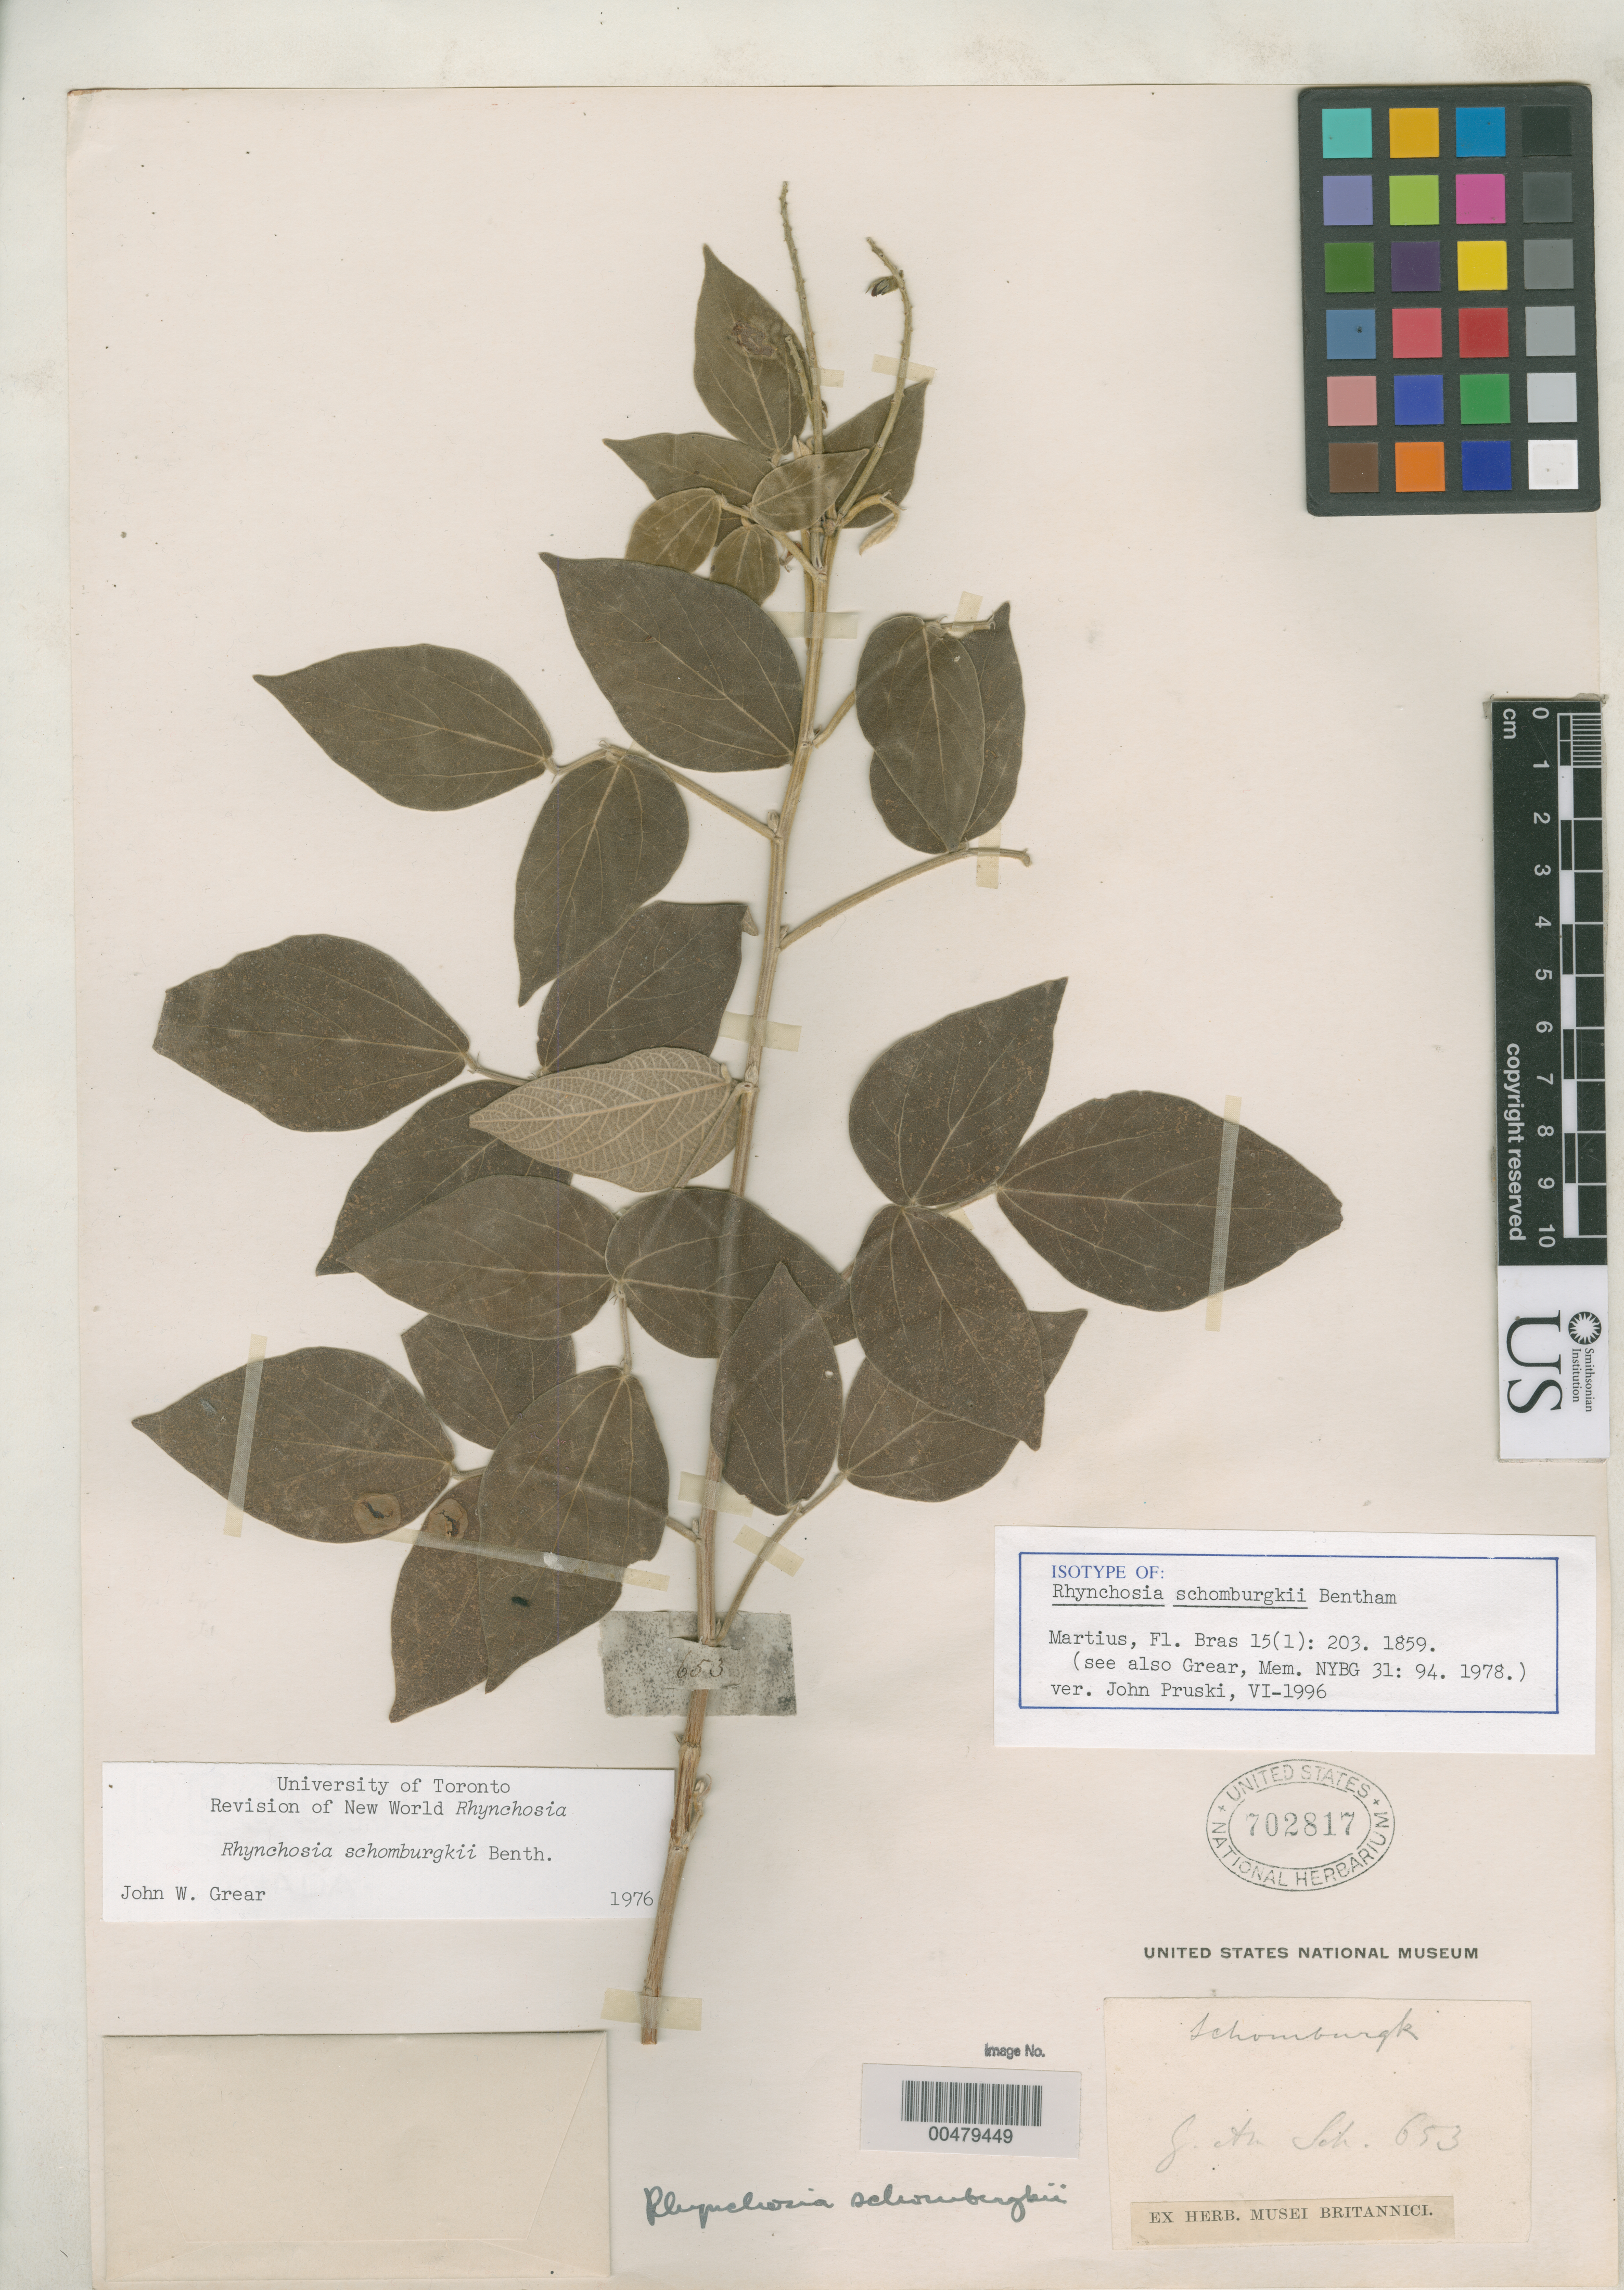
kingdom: Plantae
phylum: Tracheophyta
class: Magnoliopsida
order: Fabales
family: Fabaceae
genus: Rhynchosia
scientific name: Rhynchosia schomburgkii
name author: Benth. in Mart.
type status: Isotype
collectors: R. H. Schomburgk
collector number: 653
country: Guyana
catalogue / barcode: US 702817